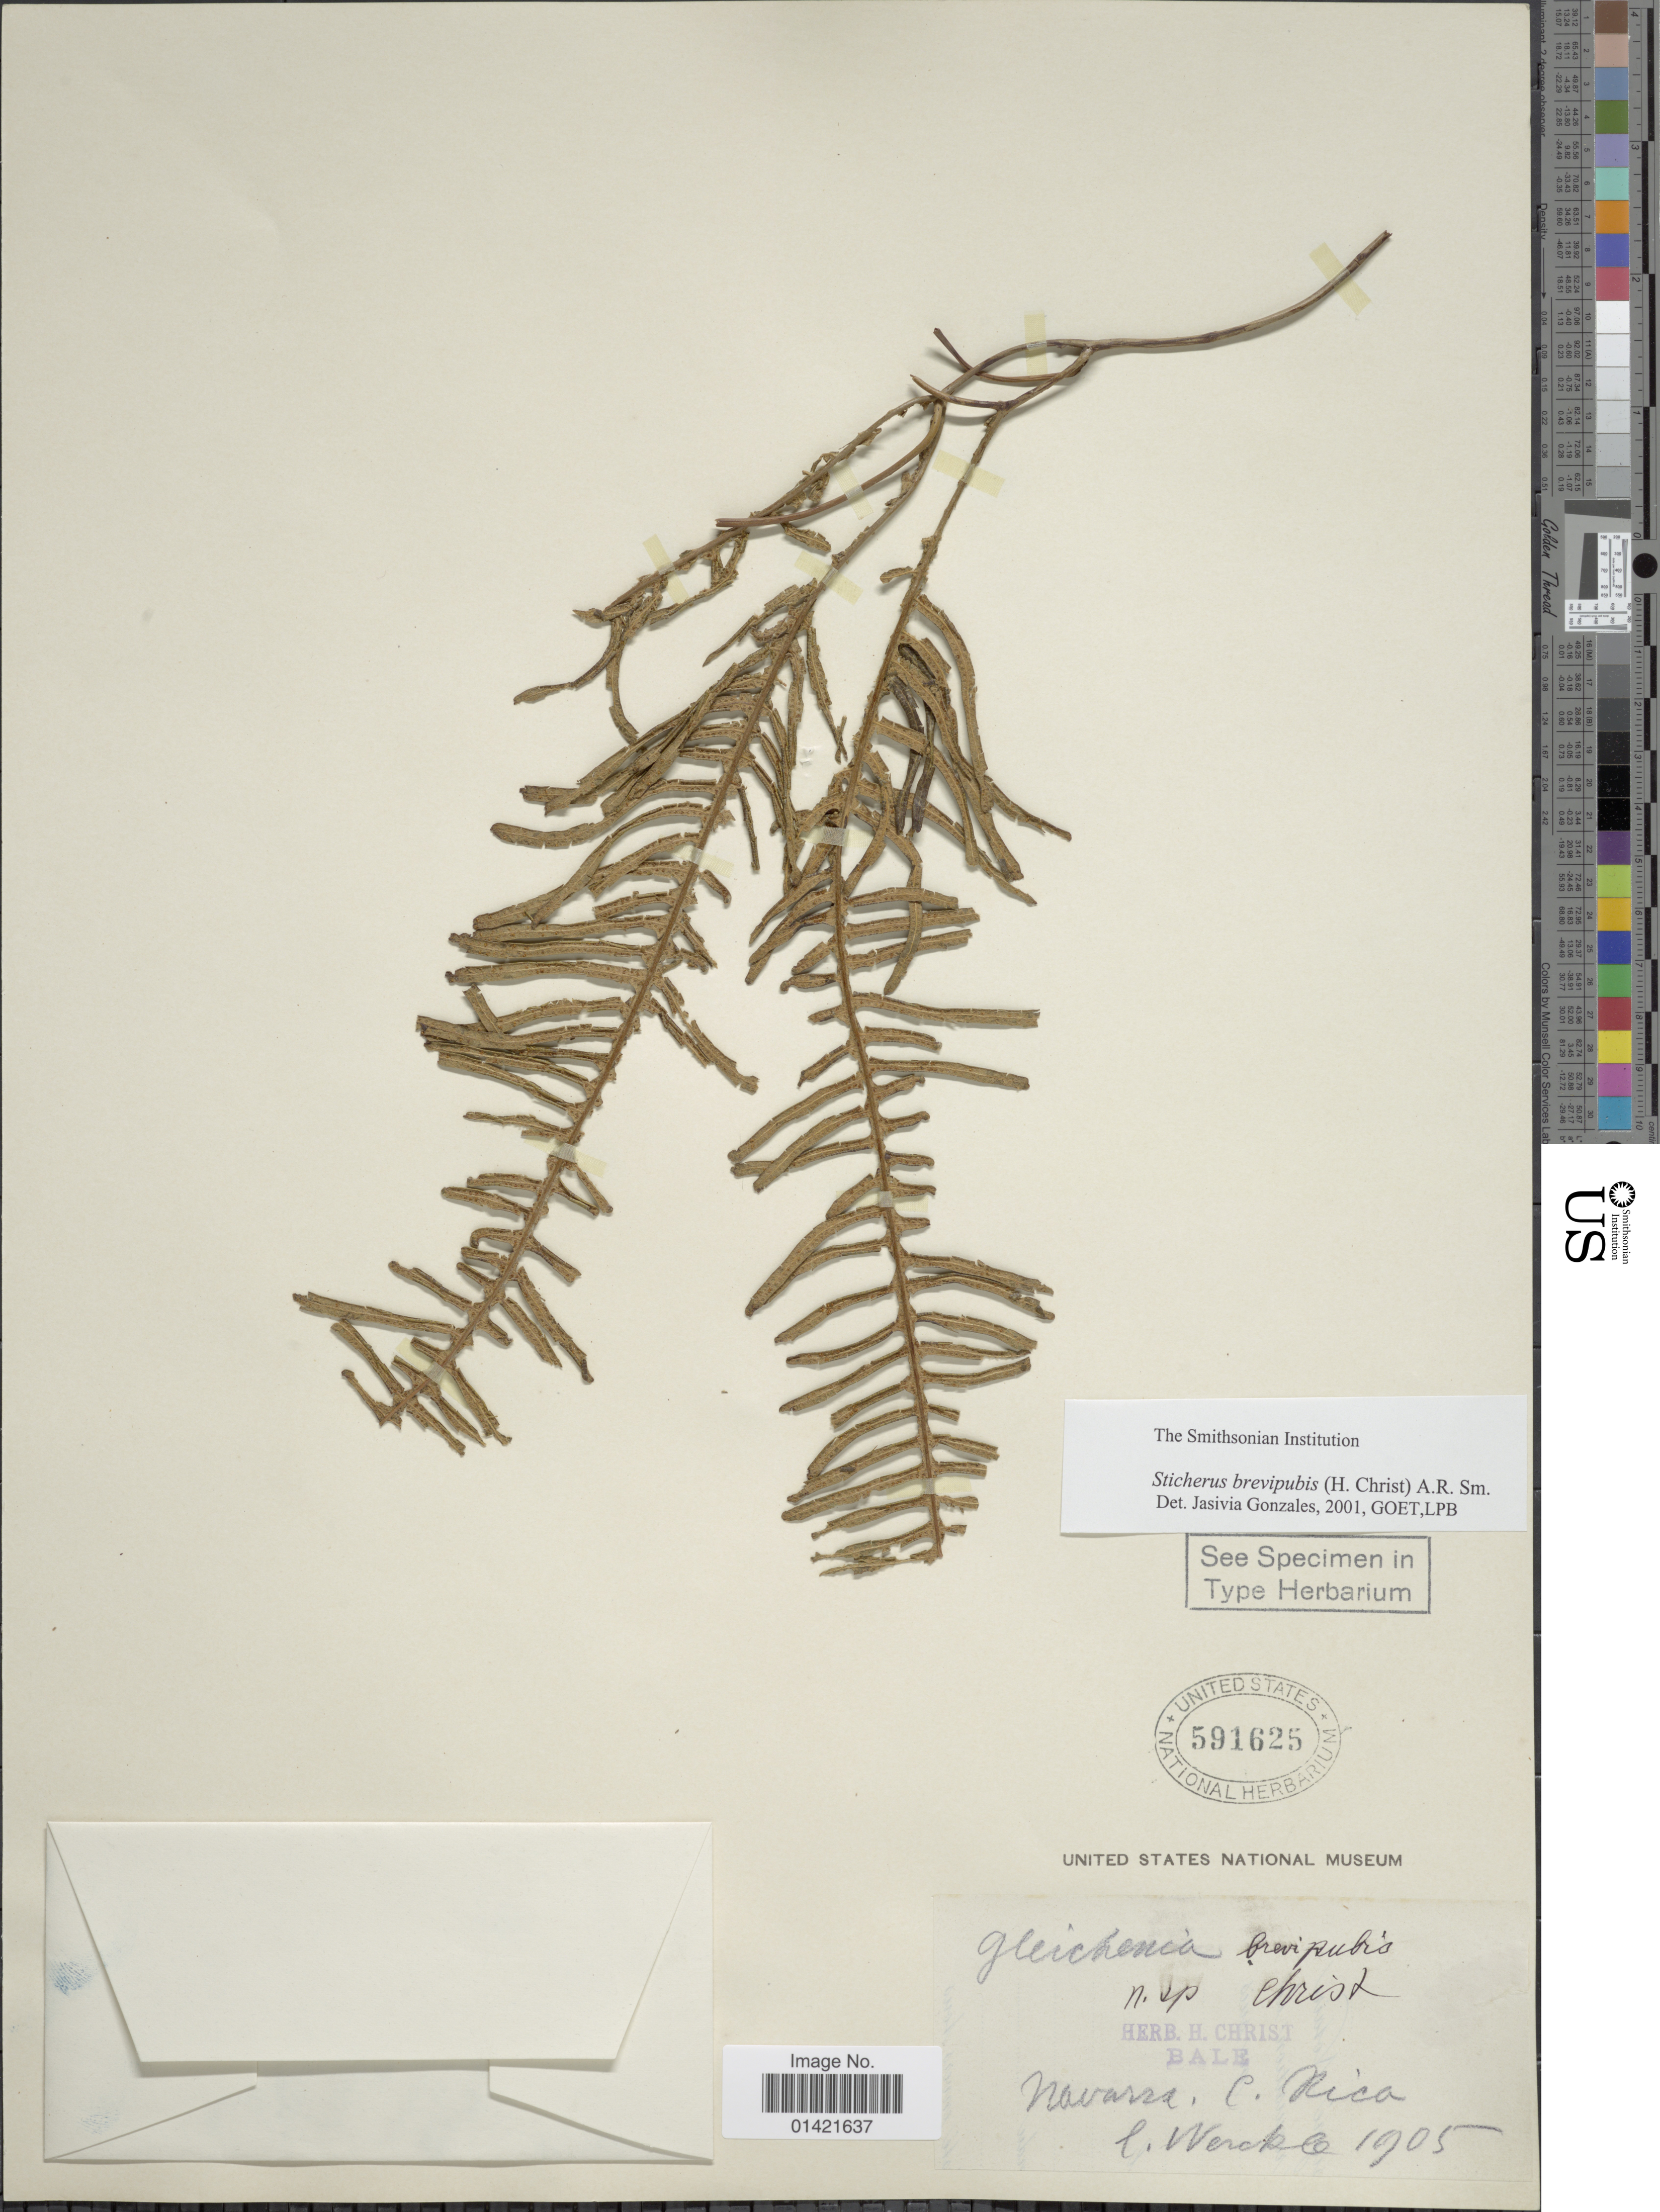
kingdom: Plantae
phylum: Tracheophyta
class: Polypodiopsida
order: Gleicheniales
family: Gleicheniaceae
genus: Sticherus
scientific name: Sticherus fulvus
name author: (Desv.) Ching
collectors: C. Wercklé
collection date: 1905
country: Costa Rica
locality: Nacarra. C. Rica.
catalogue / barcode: US 591625